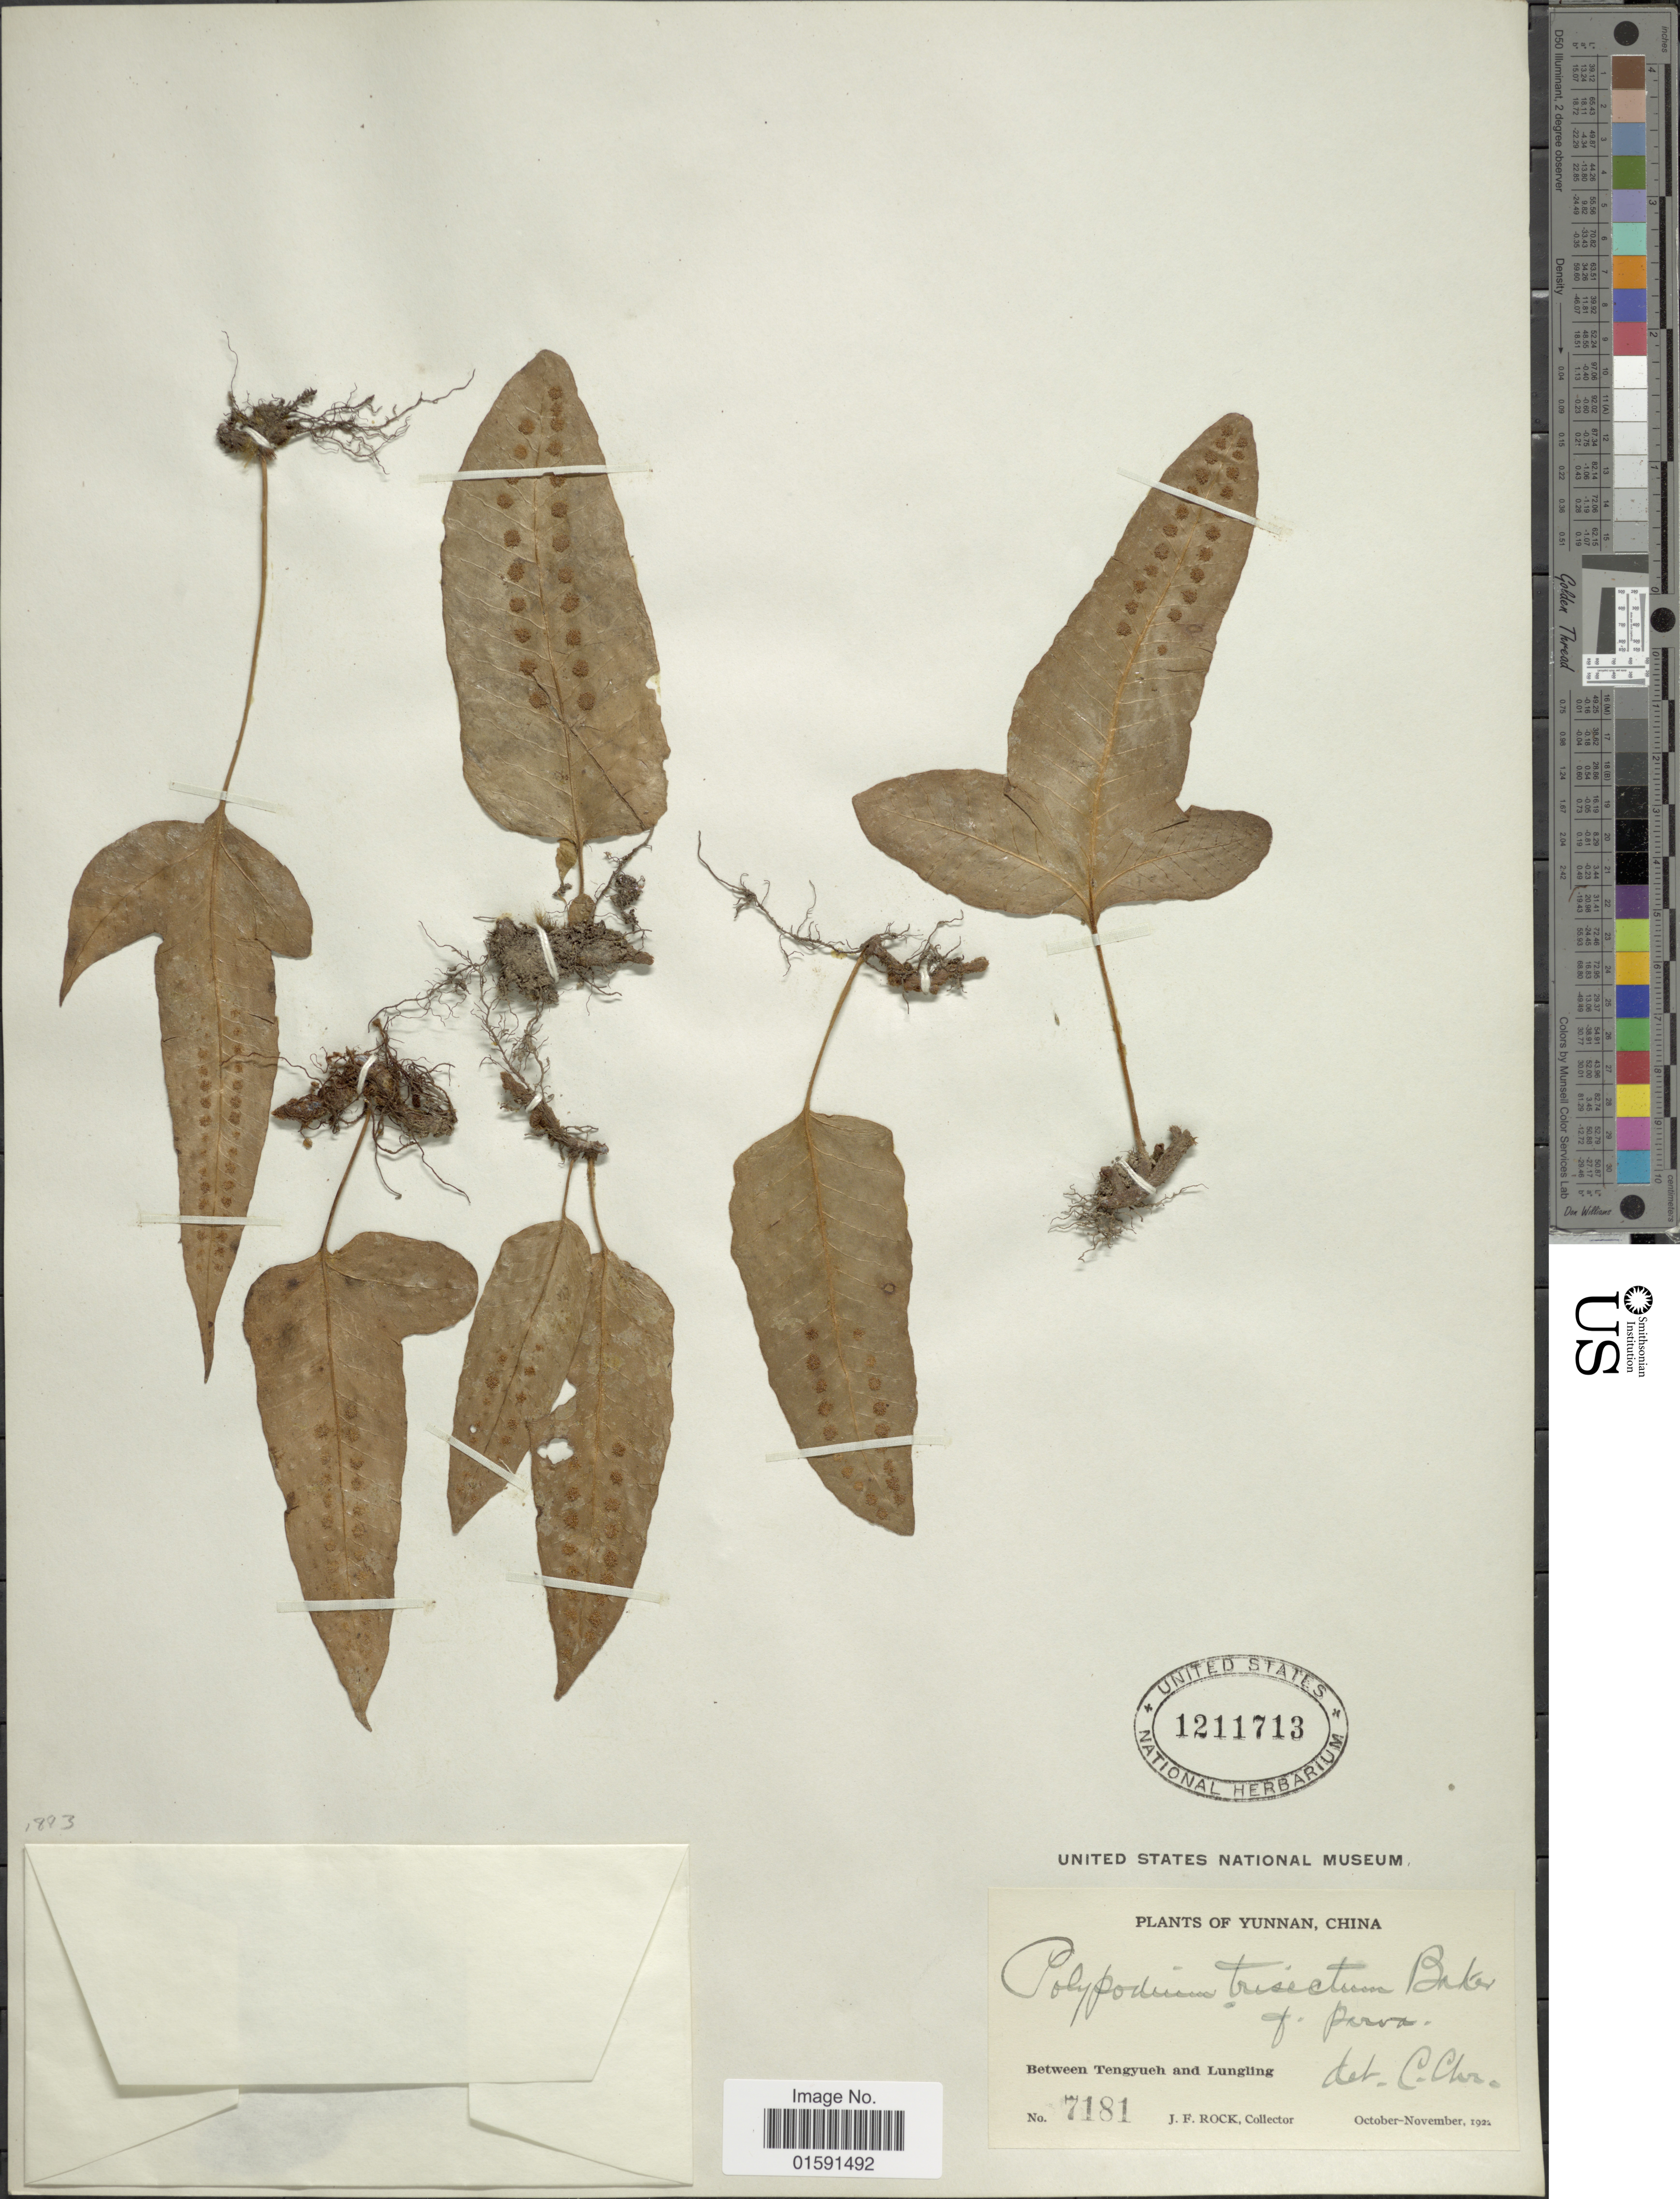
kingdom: Plantae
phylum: Tracheophyta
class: Polypodiopsida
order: Polypodiales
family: Polypodiaceae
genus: Selliguea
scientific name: Selliguea trisecta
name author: (Baker) Fraser-Jenk.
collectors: J. Rock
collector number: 7181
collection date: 1922-10/1922-11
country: China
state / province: Yunnan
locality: Between Tengyueh and Lungling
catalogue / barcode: US 1211713